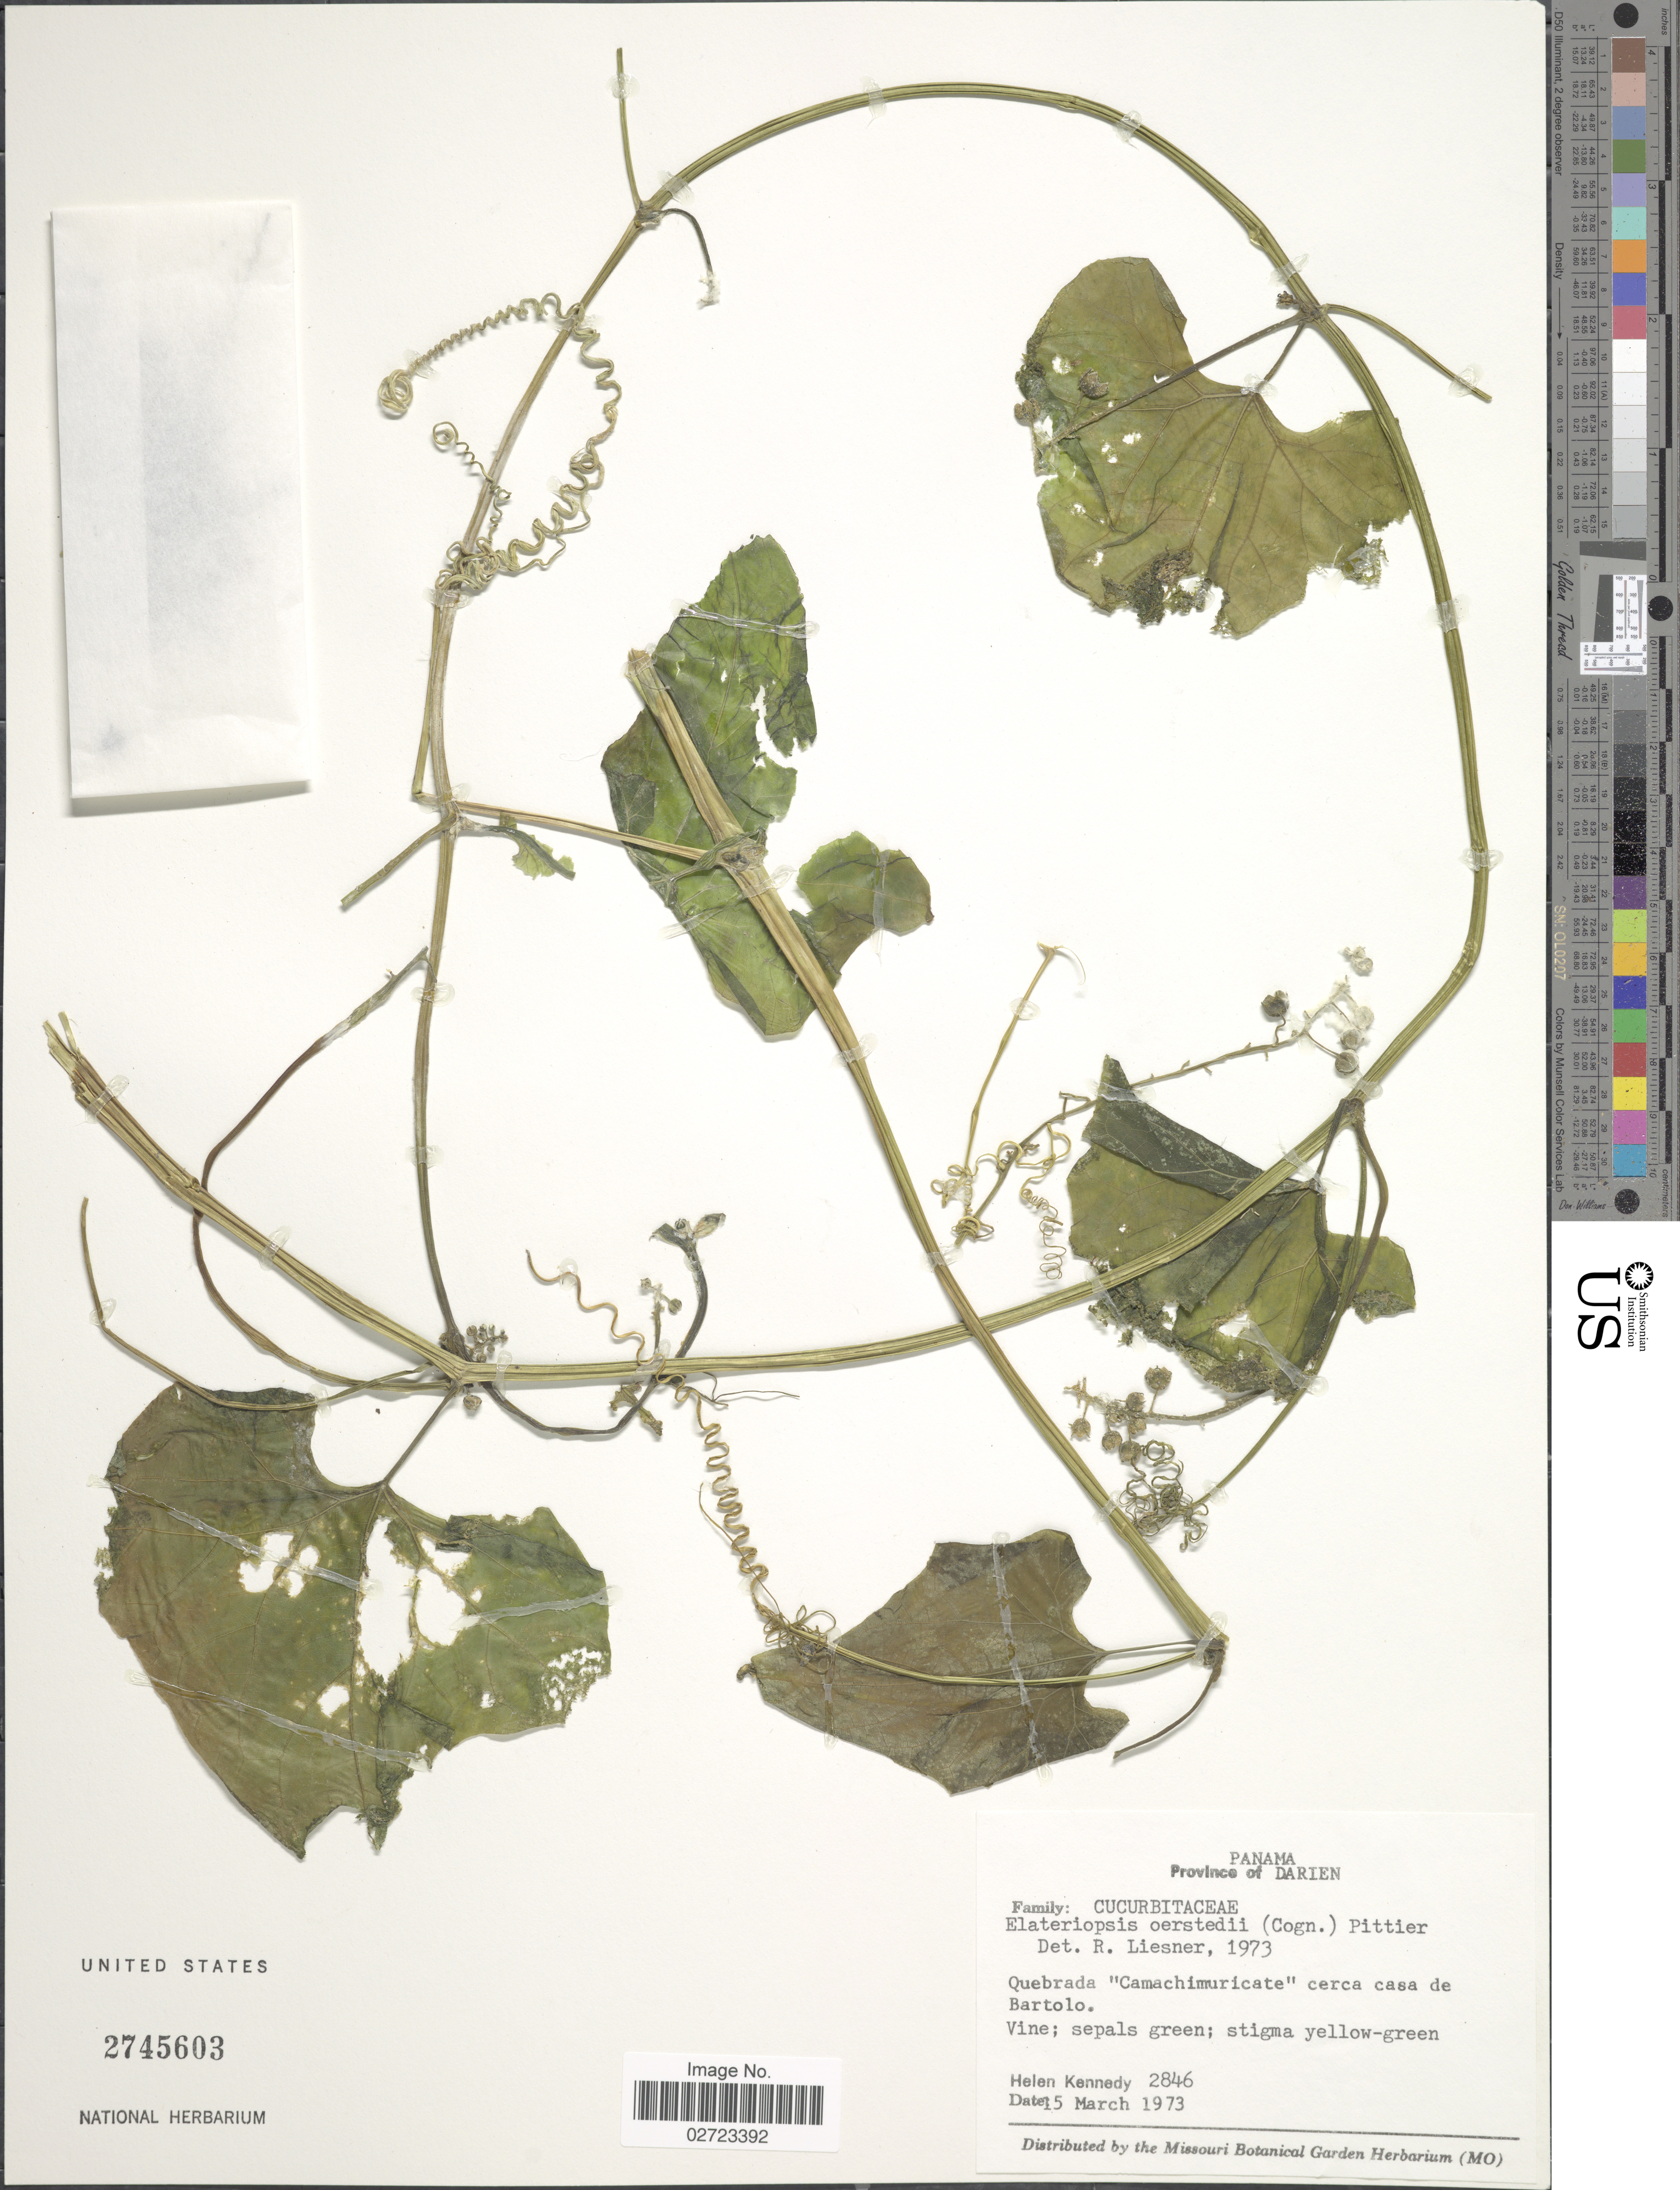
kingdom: Plantae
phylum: Tracheophyta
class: Magnoliopsida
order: Cucurbitales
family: Cucurbitaceae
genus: Hanburia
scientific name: Hanburia oerstedii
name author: (Cogn.) H. Schaef. & S.S. Renner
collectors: H. Kennedy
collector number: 2846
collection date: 1973-03-15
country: Panama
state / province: Darién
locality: Quebrada "Camachimuricate"cerca casa de Bartolo.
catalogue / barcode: US 2745603